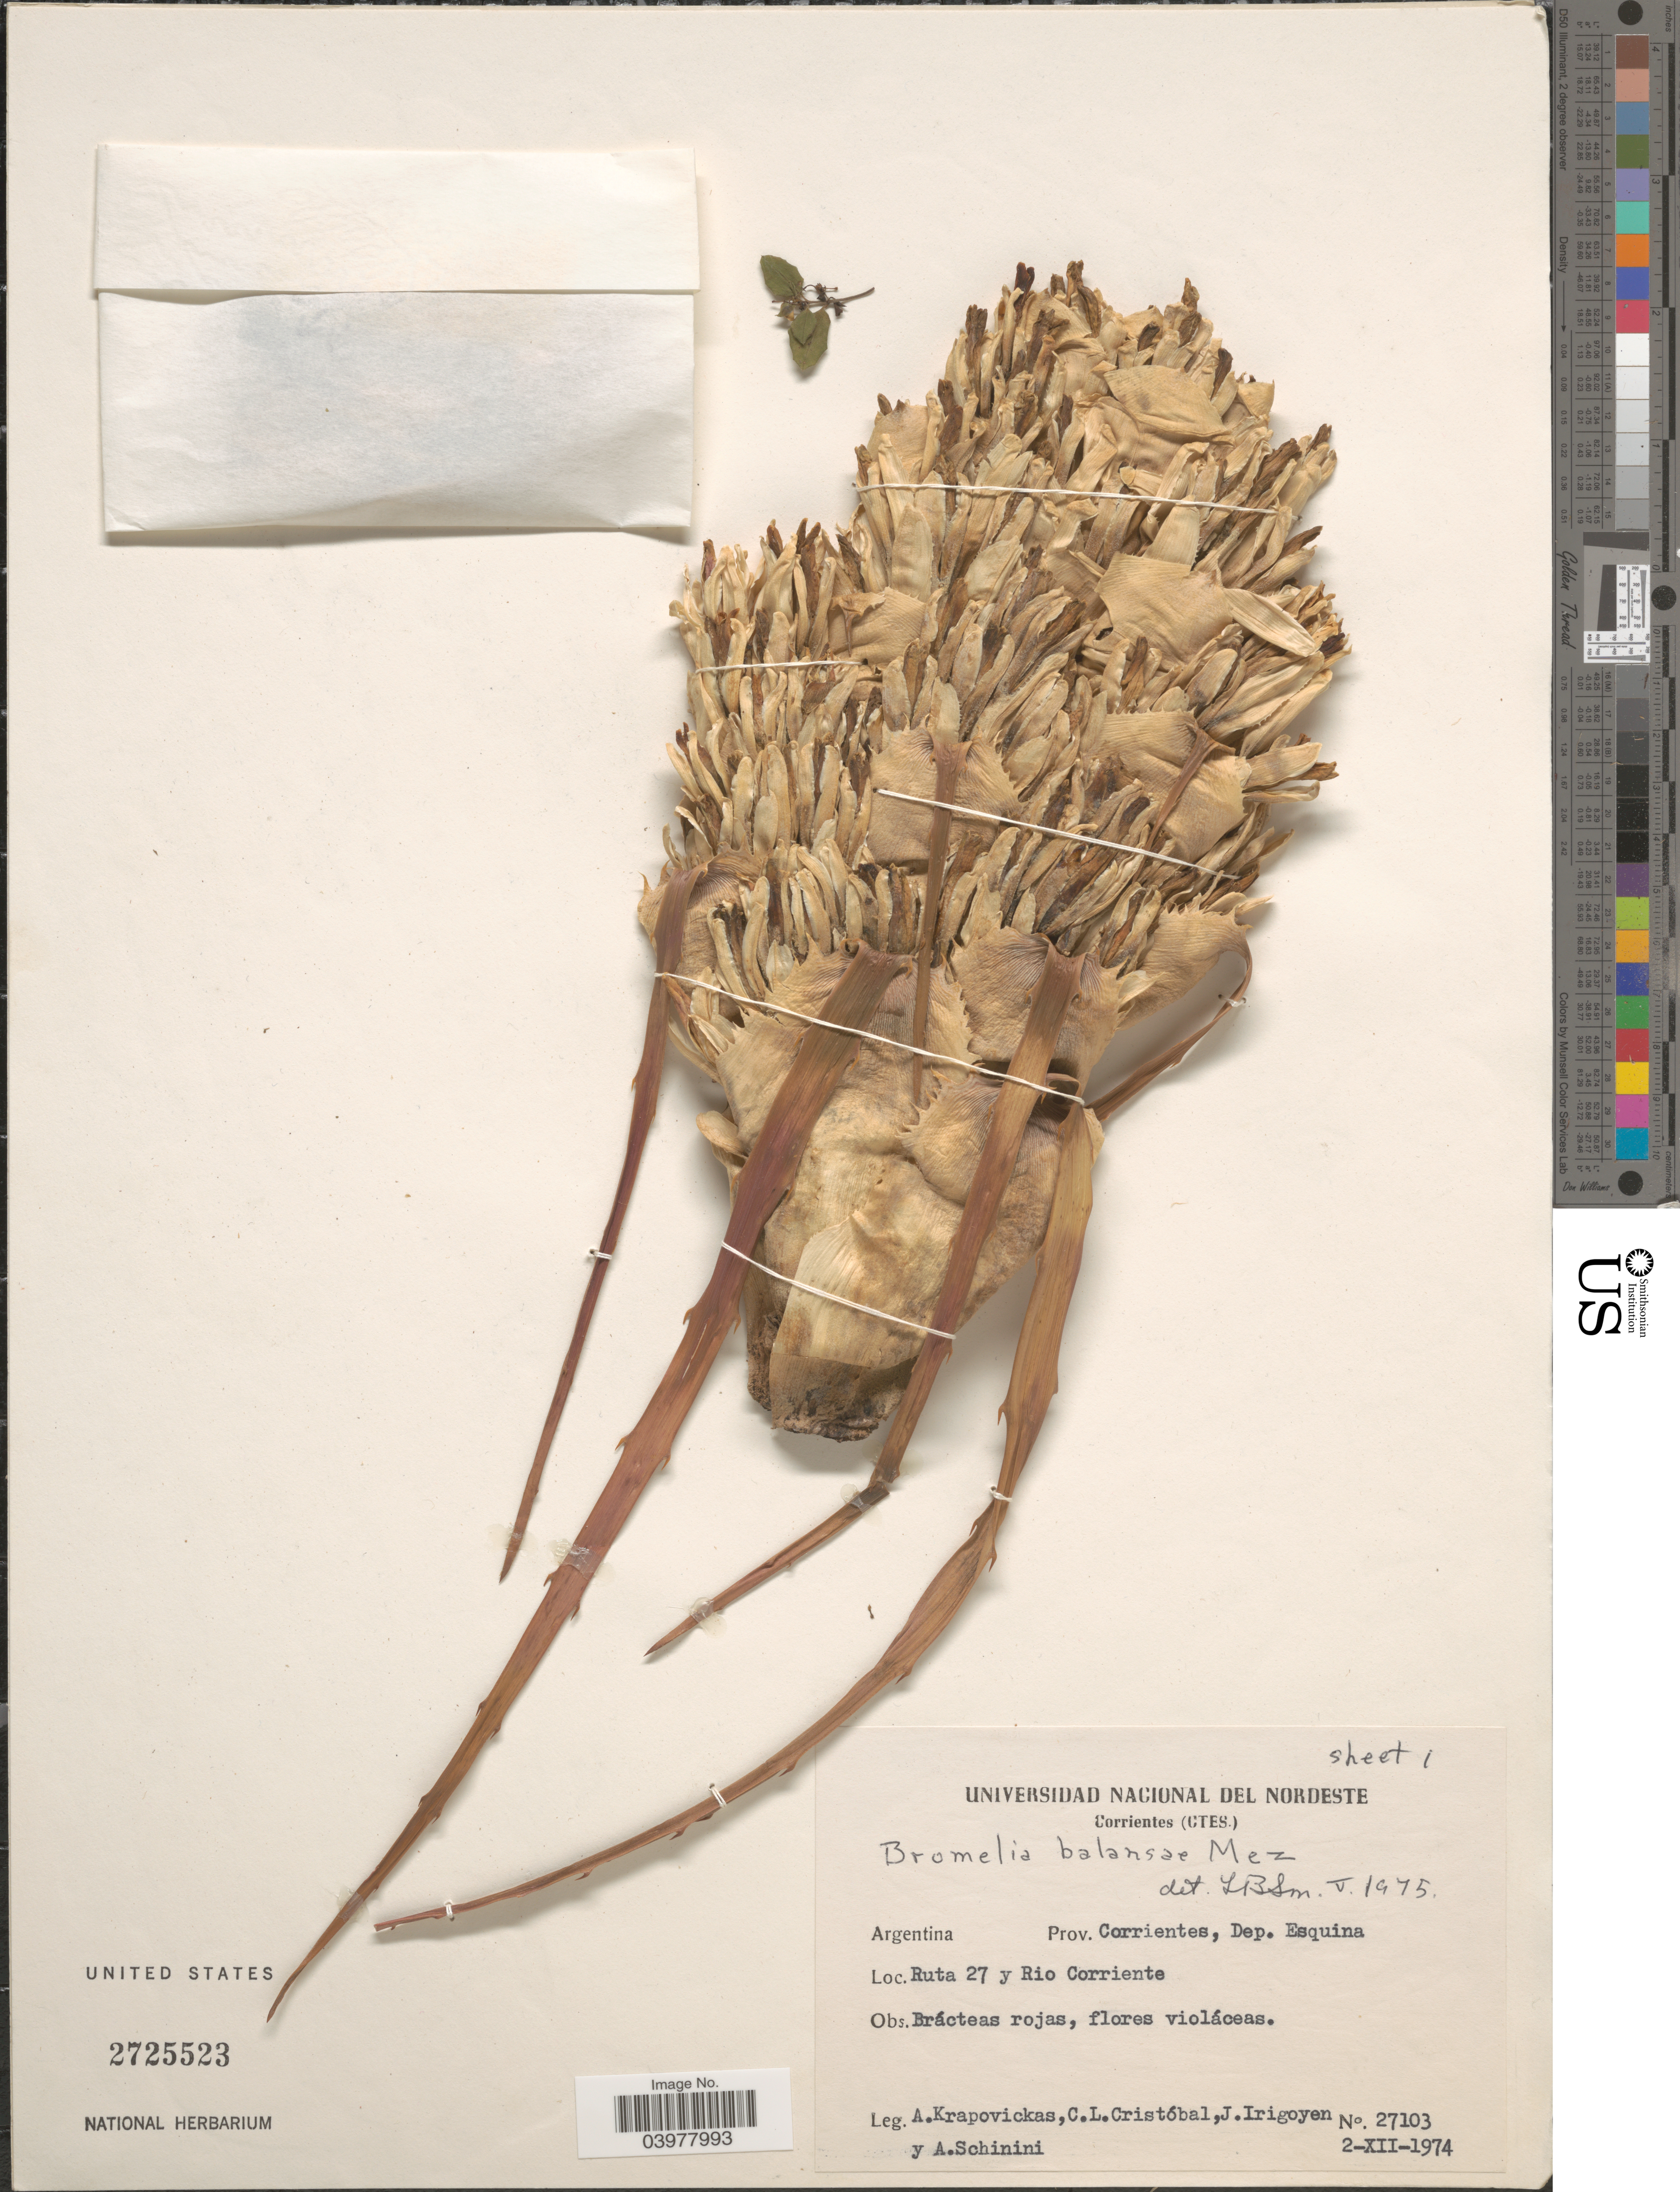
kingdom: Plantae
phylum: Tracheophyta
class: Liliopsida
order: Poales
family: Bromeliaceae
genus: Bromelia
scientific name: Bromelia balansae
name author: Mez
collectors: A. Krapovickas, C. L. Cristóbal, J. Irigoyen & A. Schinini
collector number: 27103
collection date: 1974-12-02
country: Argentina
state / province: Corrientes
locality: Dep. Esquina. Ruta 27 y Rio Corriente.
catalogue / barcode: US 2725523